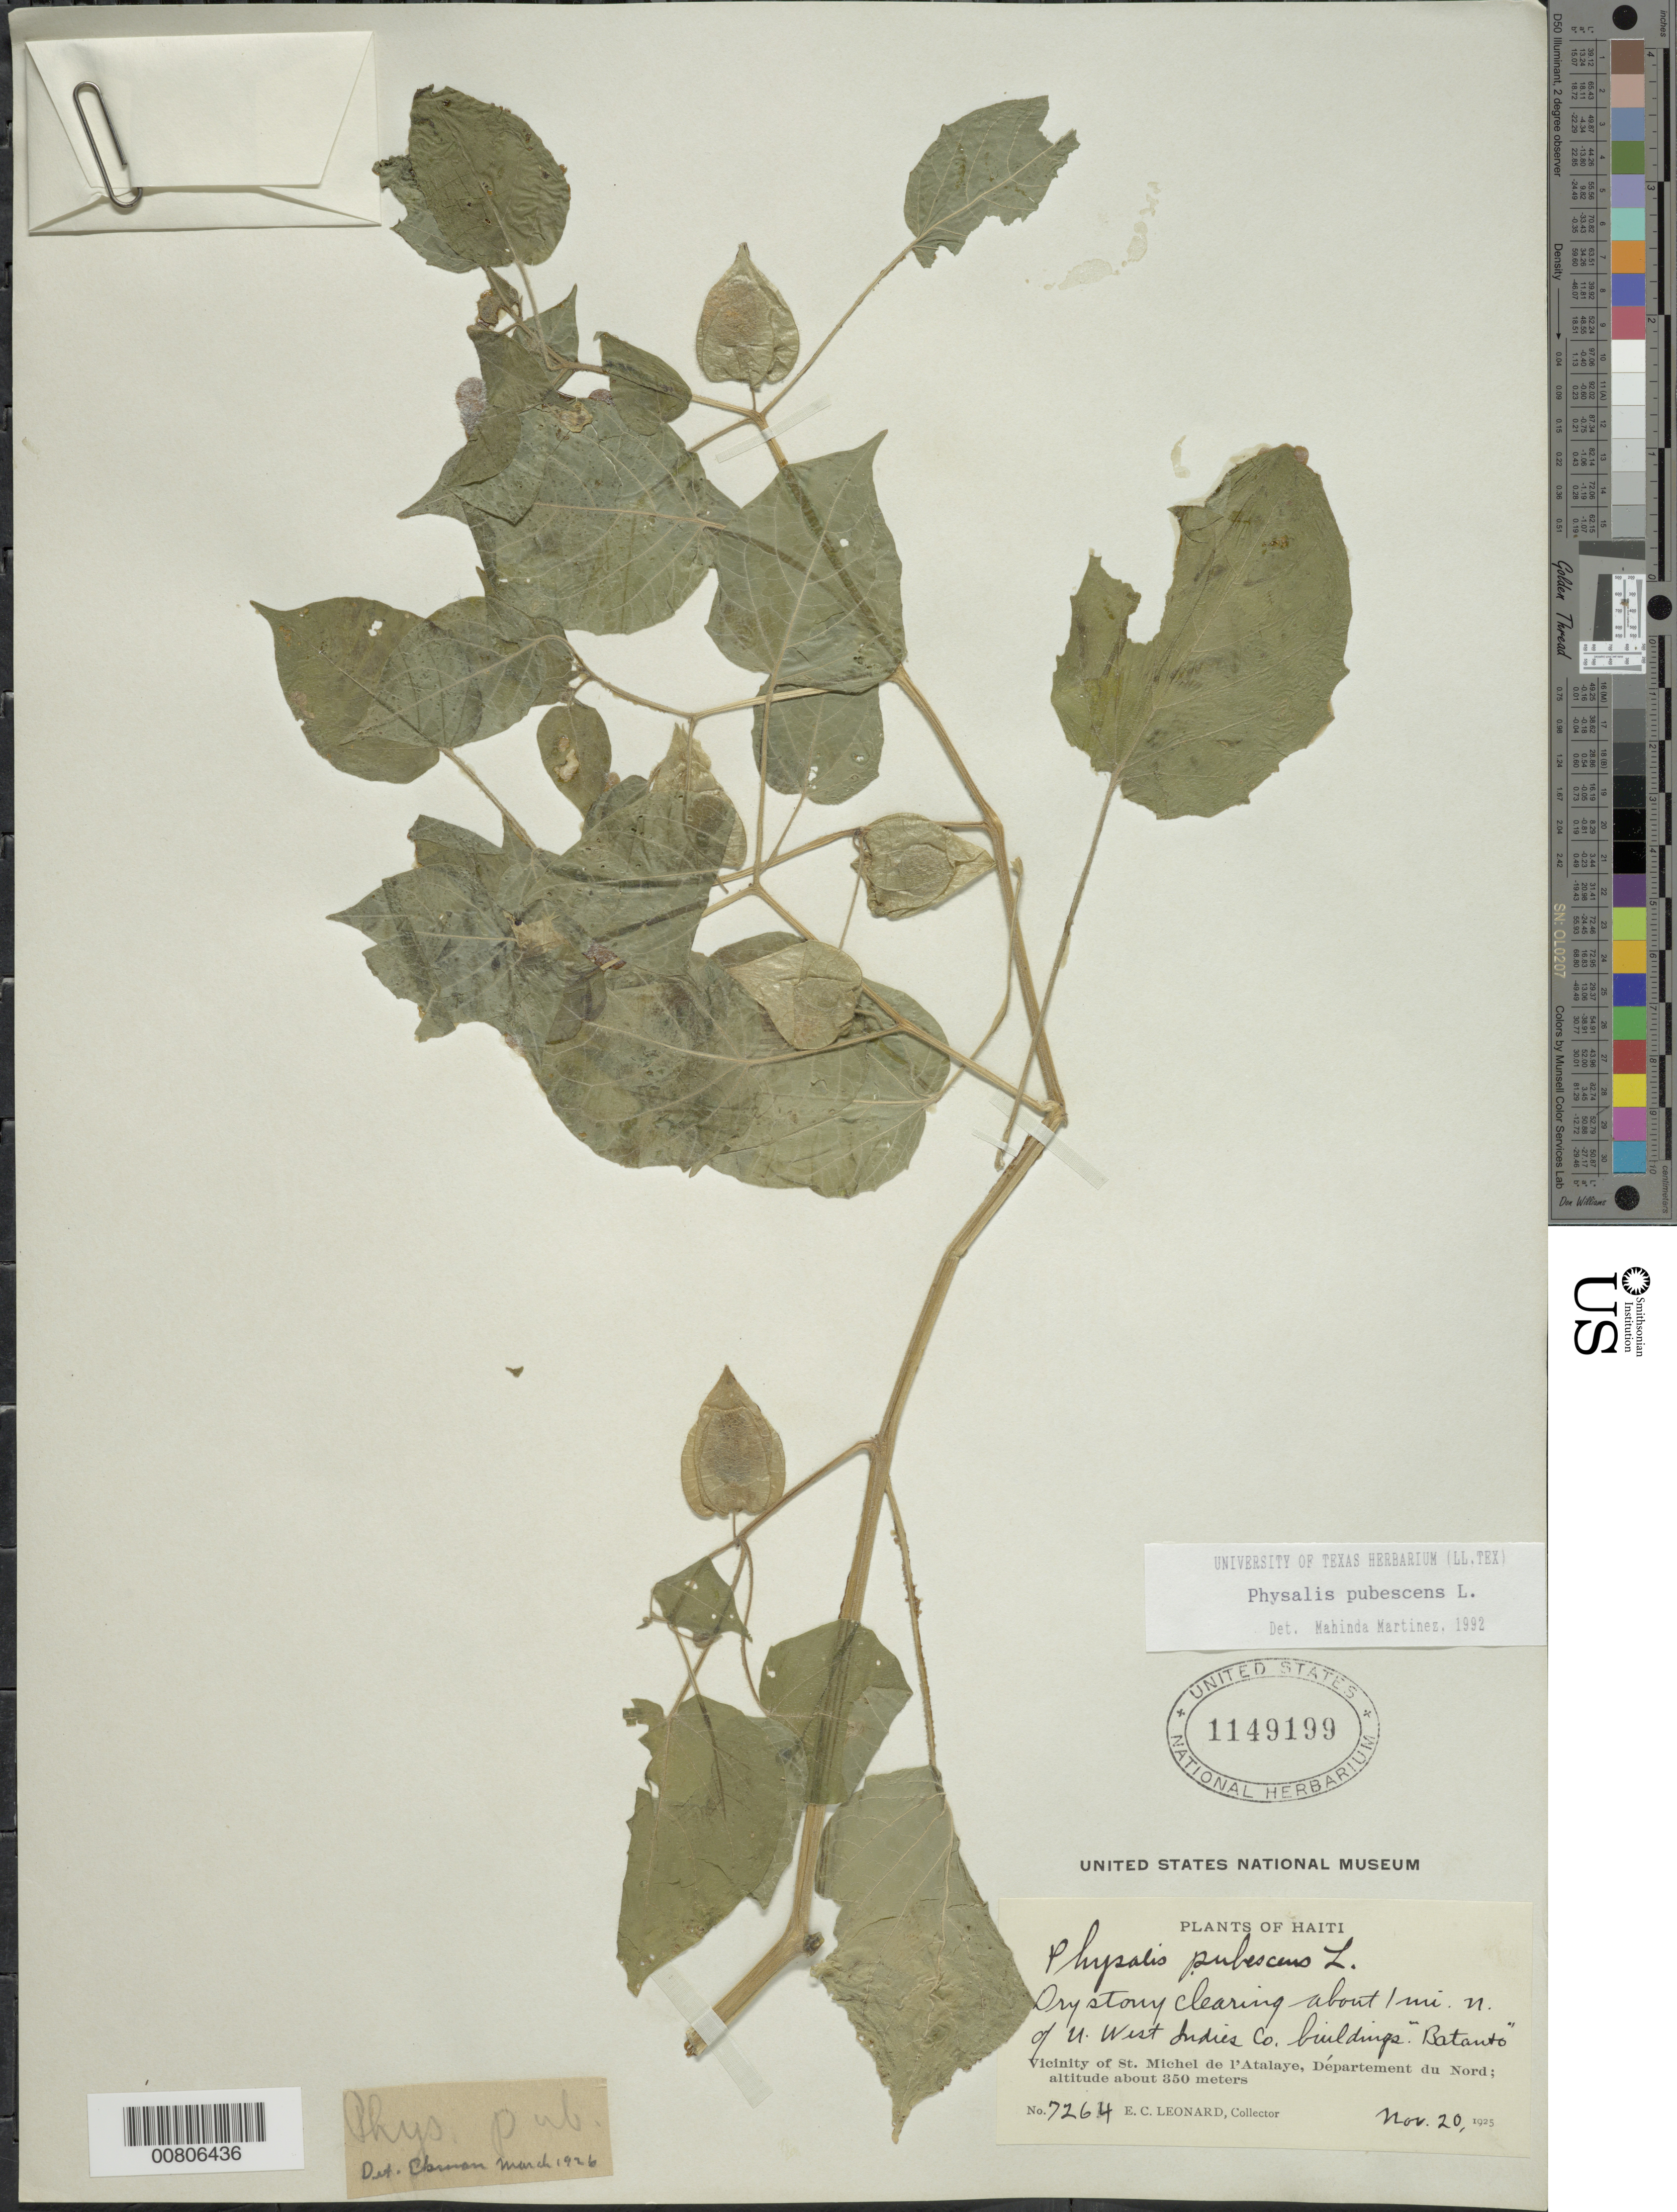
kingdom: Plantae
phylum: Tracheophyta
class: Magnoliopsida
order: Solanales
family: Solanaceae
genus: Physalis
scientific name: Physalis pubescens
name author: L.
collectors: E. C. Leonard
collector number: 7264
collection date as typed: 20 Nov 1925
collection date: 1925-11-20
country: Haiti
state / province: Nord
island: Hispaniola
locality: Vicinity of St. Michel de l'Atalaye, about 1 m N of U West Indies Co. Buildings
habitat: Dry stony clearing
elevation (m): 350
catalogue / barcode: US 1149199